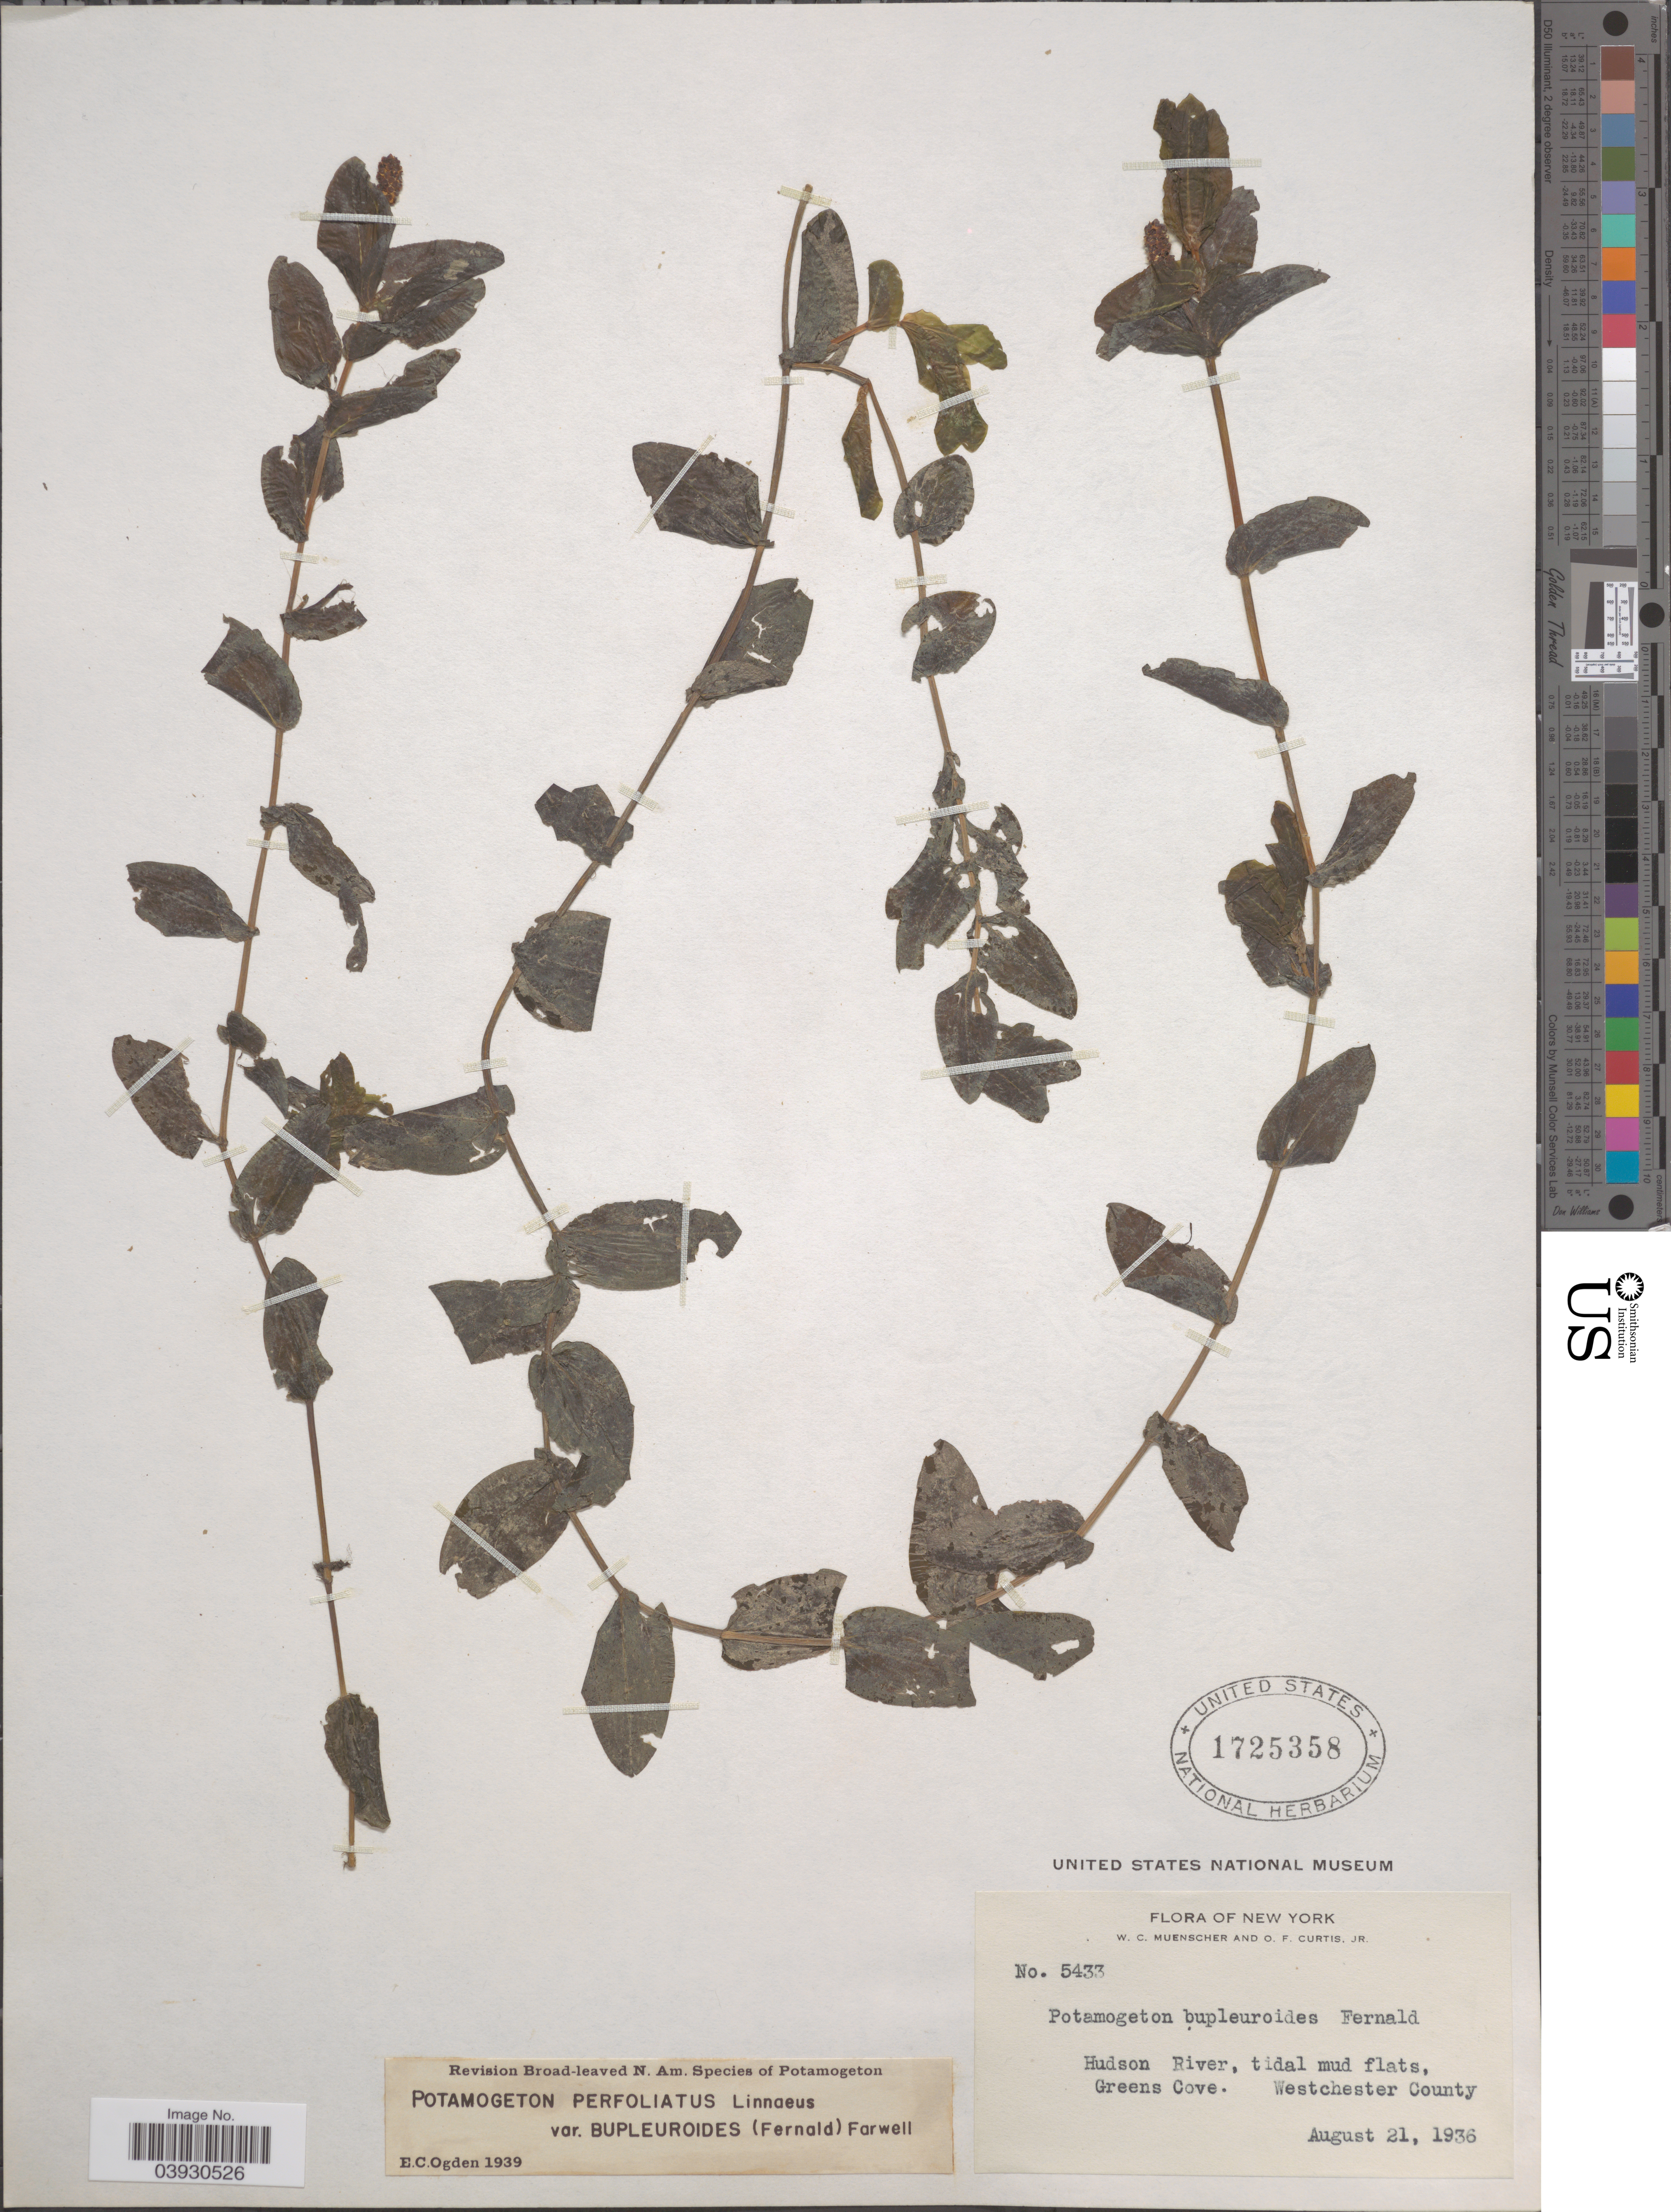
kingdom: Plantae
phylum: Tracheophyta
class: Liliopsida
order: Alismatales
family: Potamogetonaceae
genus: Potamogeton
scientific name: Potamogeton perfoliatus var. bupleuroides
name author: (Fernald) Farw.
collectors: W. Muenscher & O. Curtis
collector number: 5433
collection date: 1936-08-21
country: United States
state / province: New York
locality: Hudson River, tidal mud flats, Greens Cove. Westchester County.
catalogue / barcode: US 1725358